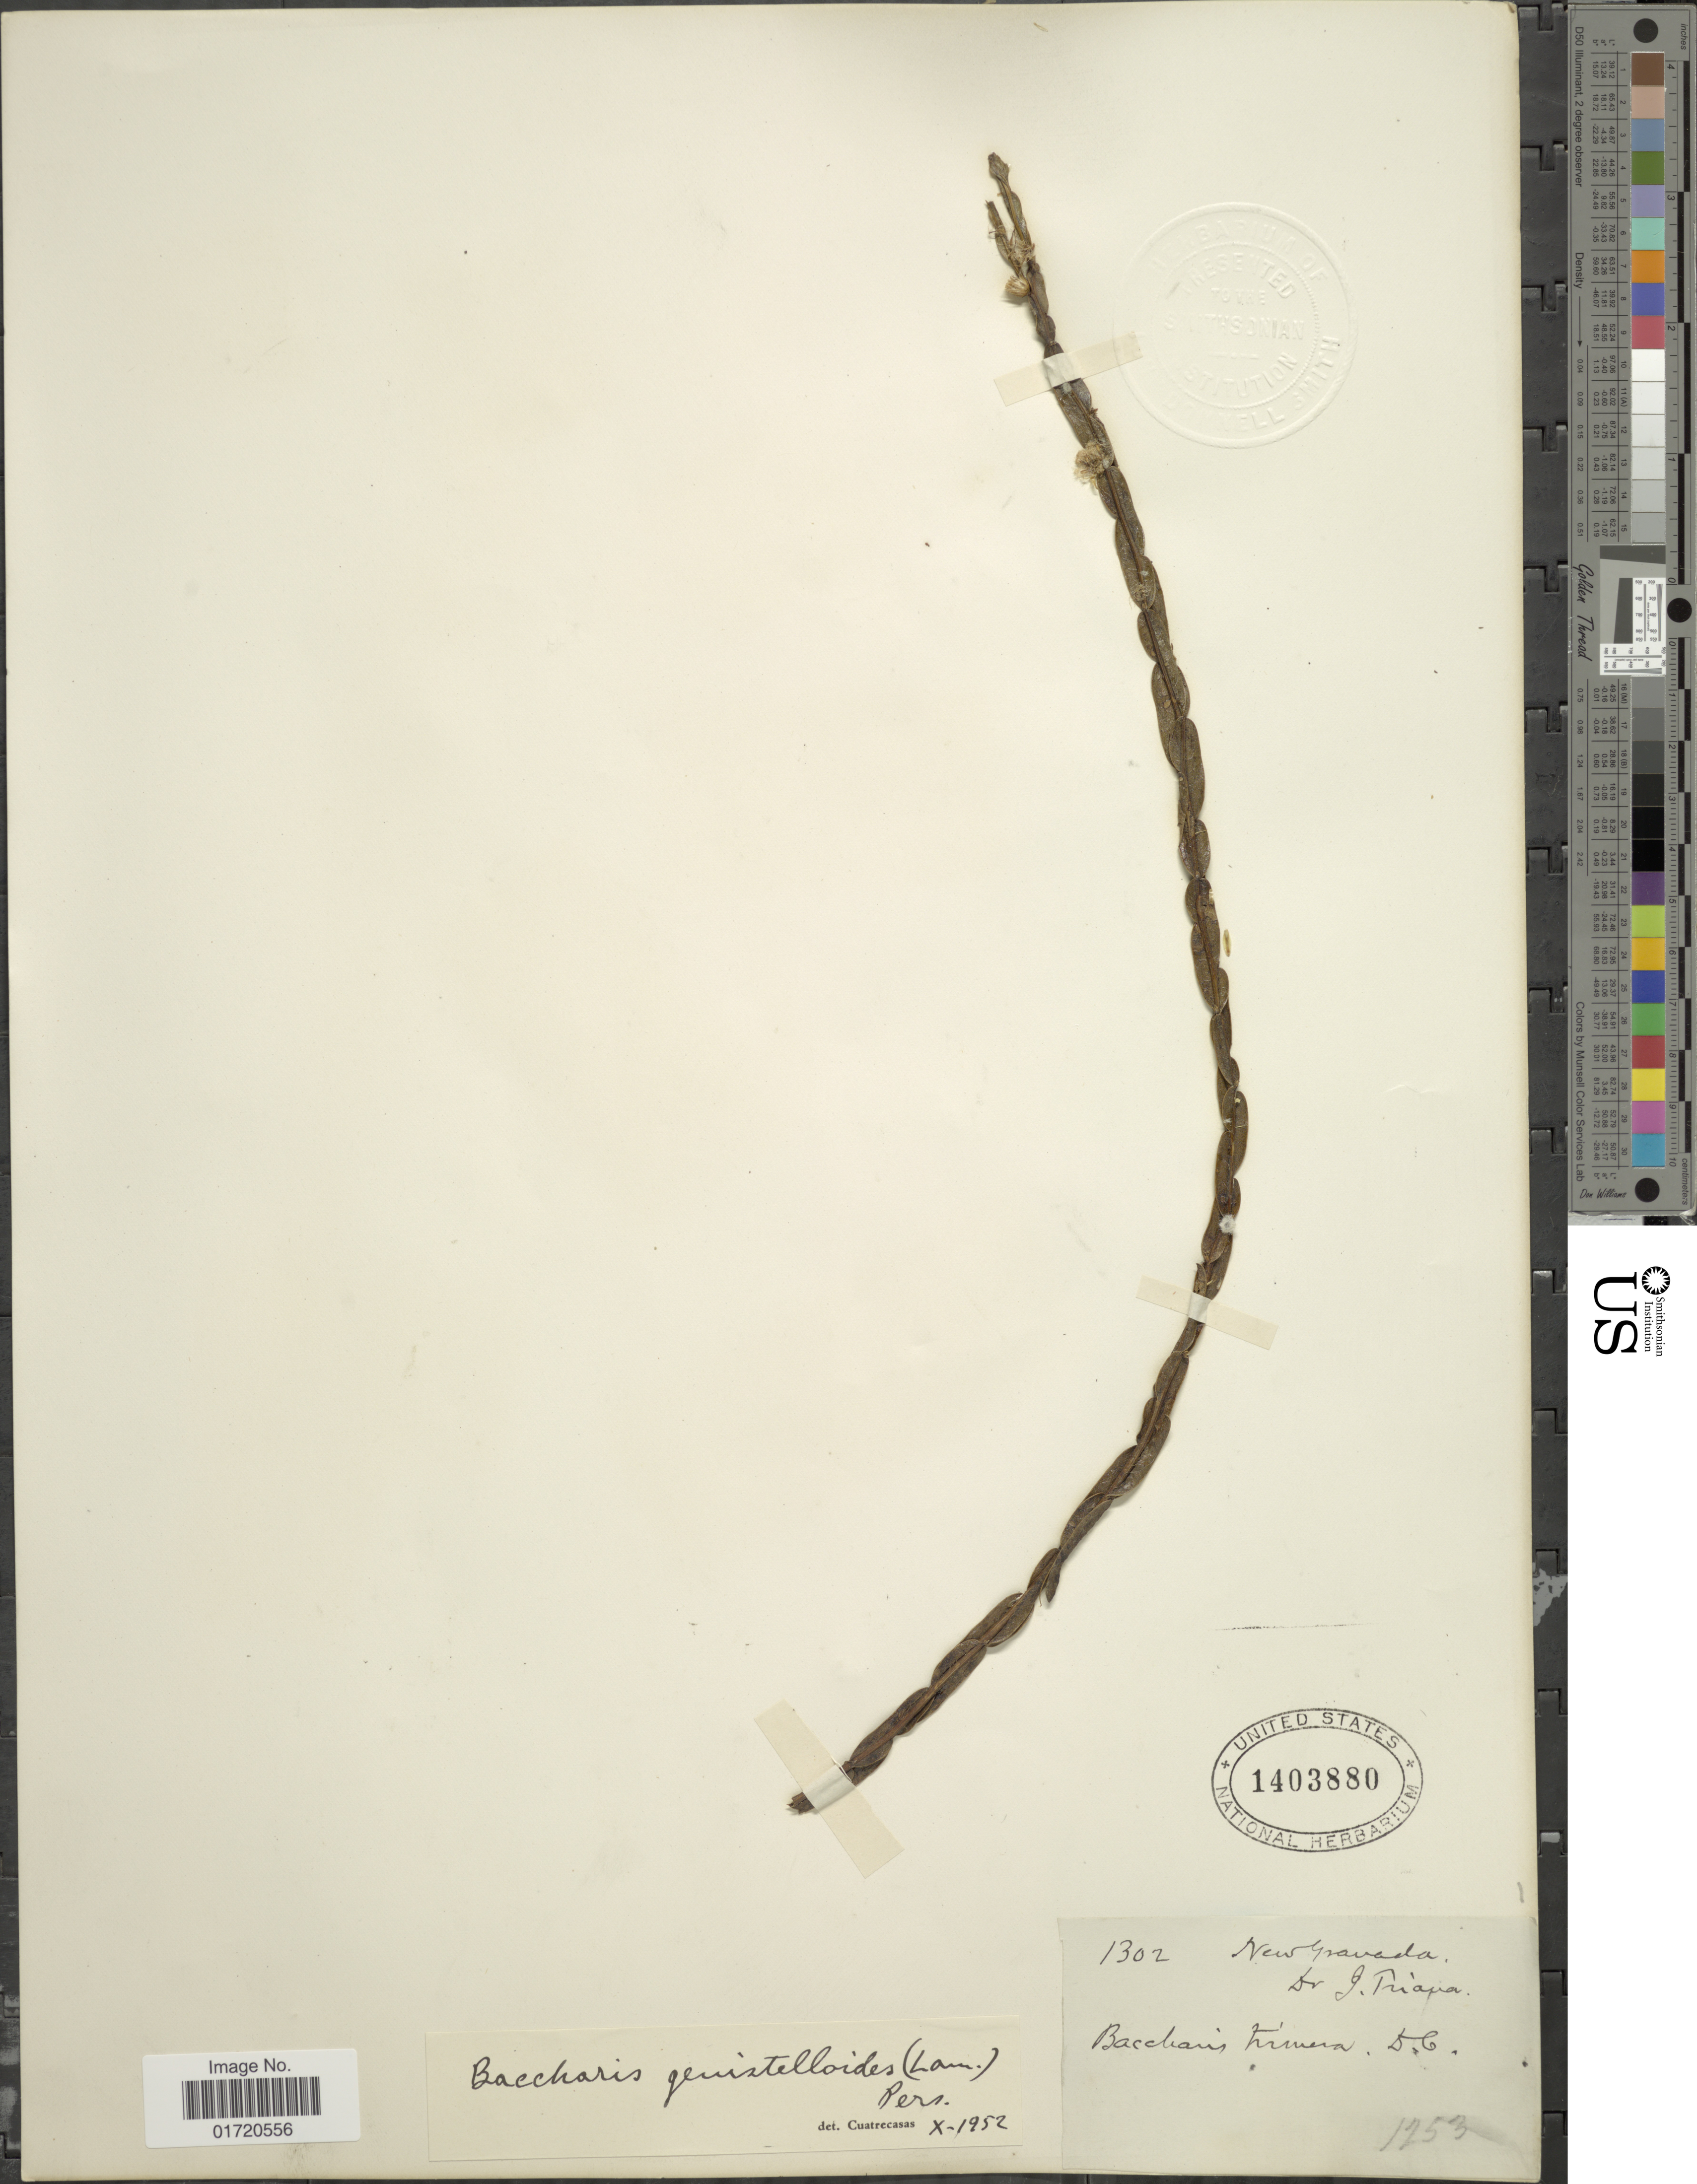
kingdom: Plantae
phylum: Tracheophyta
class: Magnoliopsida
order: Asterales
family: Asteraceae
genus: Baccharis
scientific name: Baccharis genistelloides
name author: (Lam.) Pers.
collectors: J. Triana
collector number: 1302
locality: New Granada.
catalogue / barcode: US 1403880